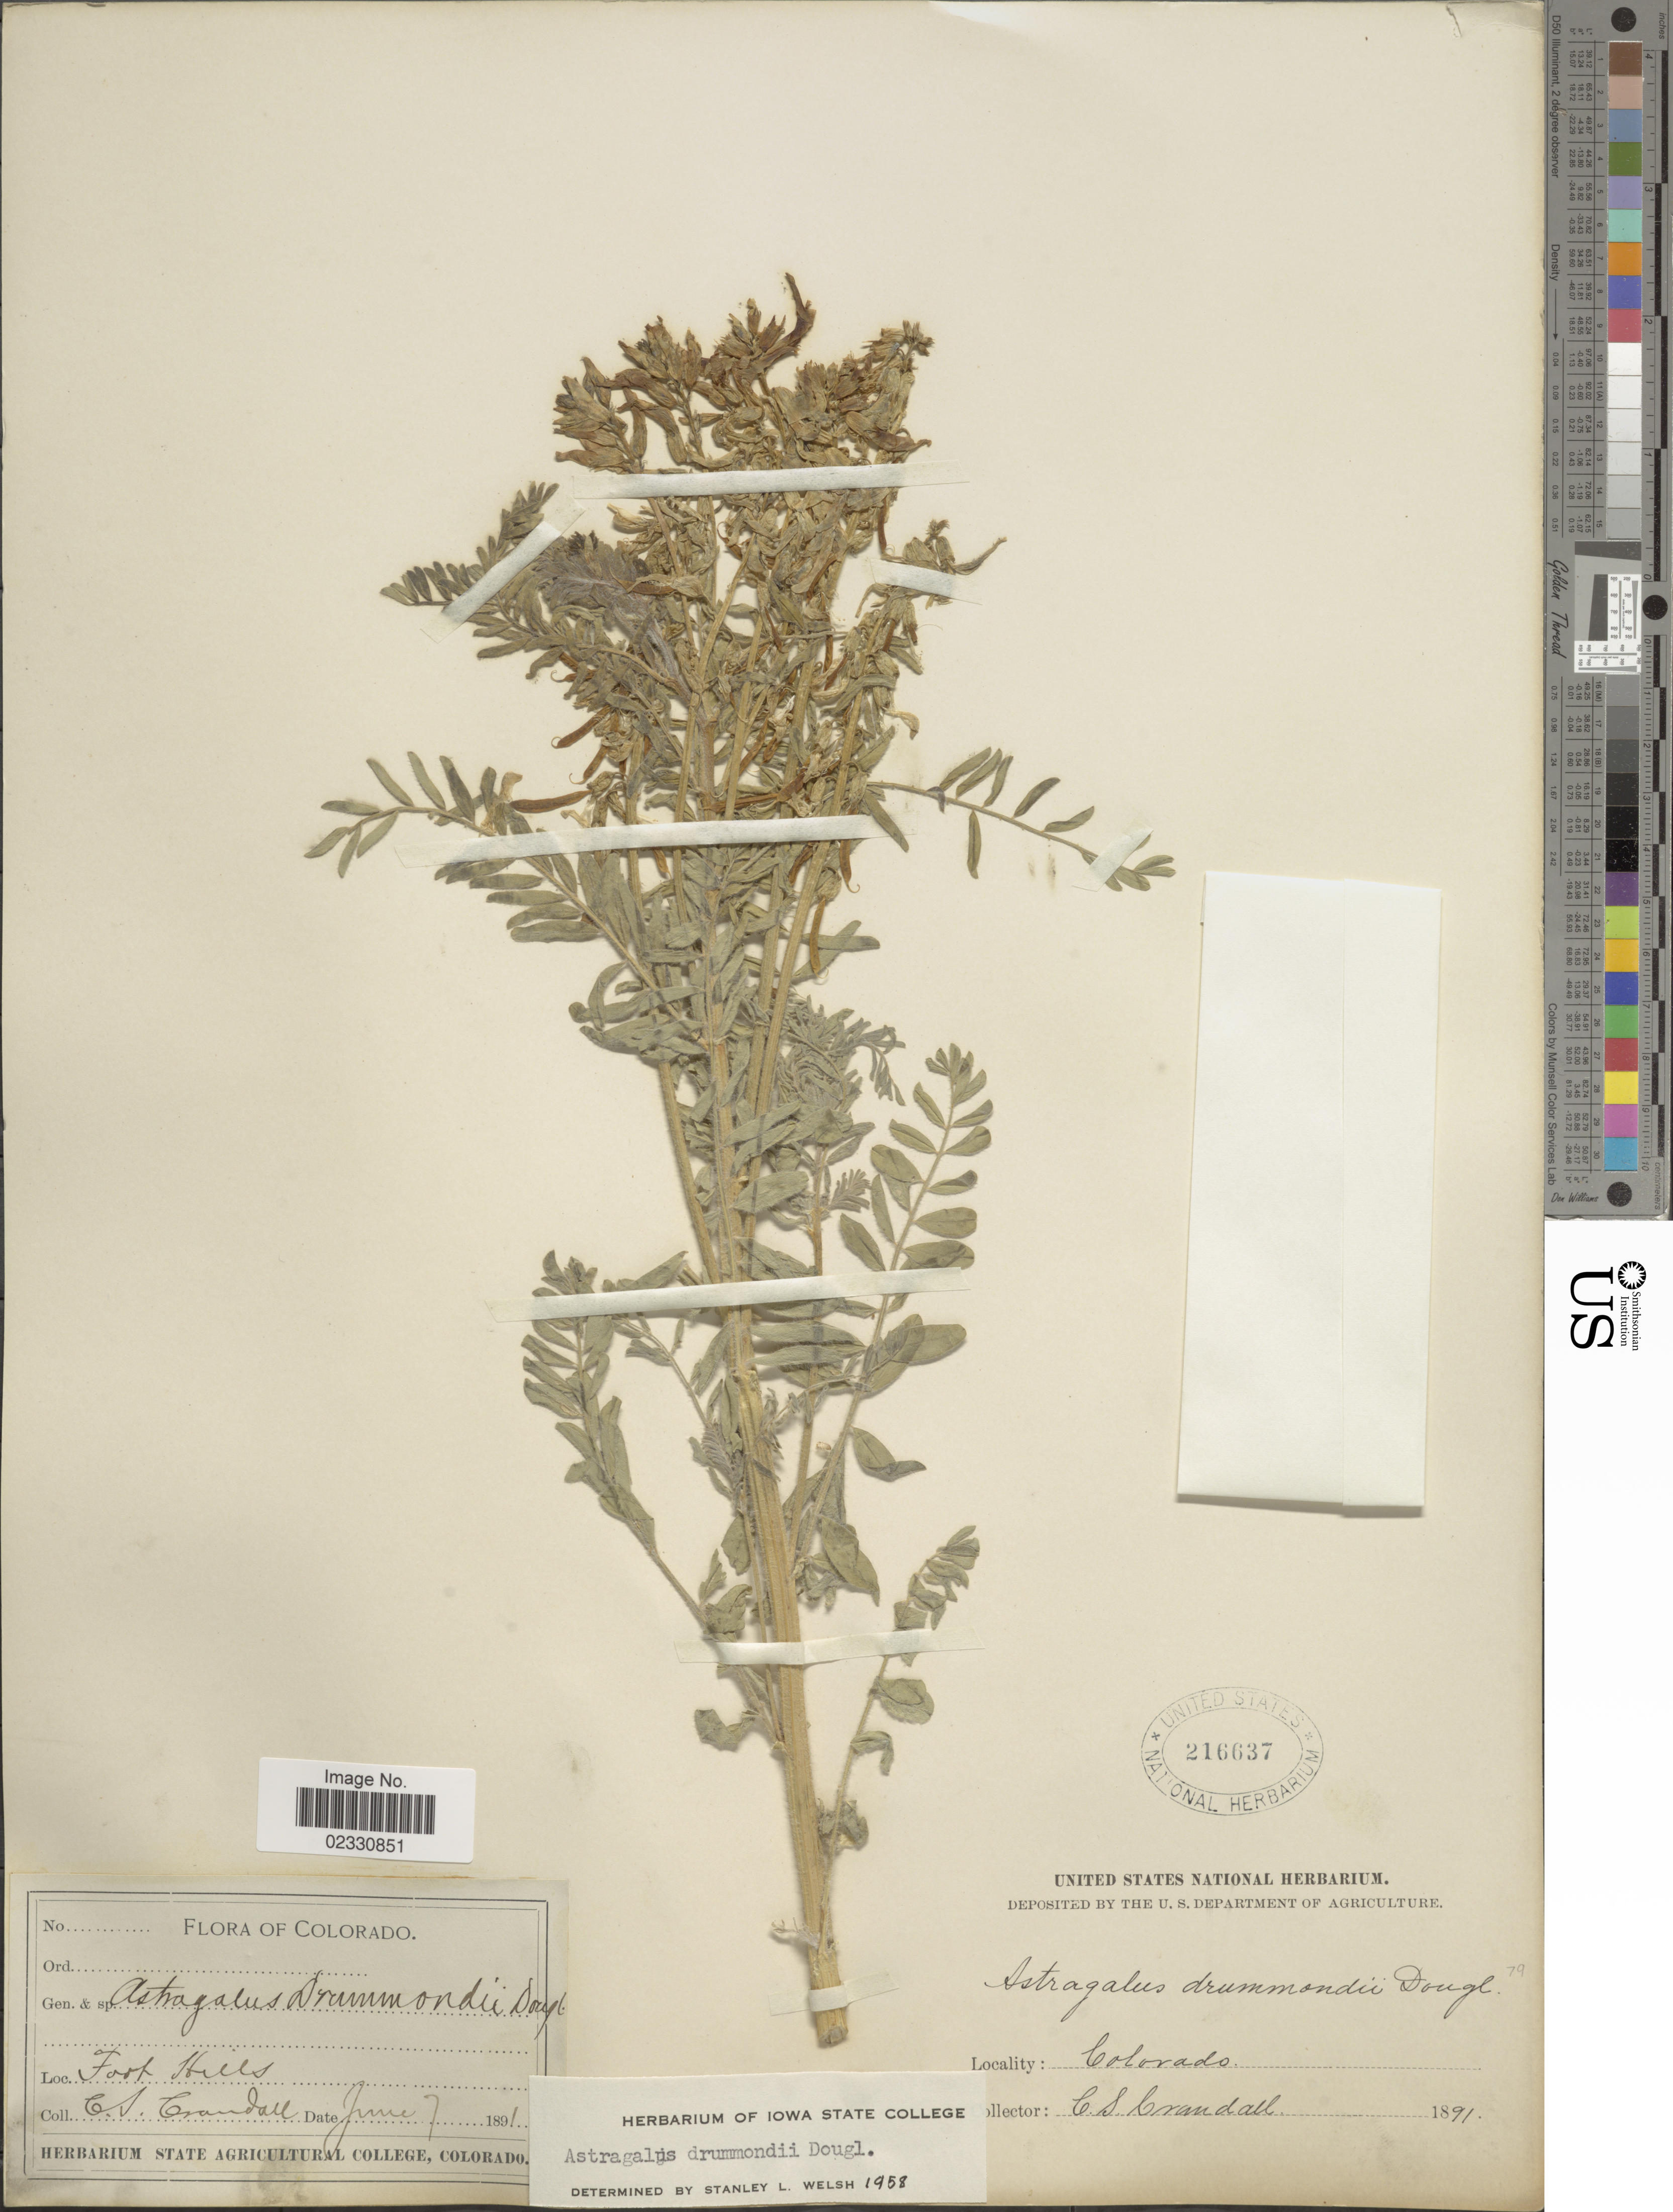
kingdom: Plantae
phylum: Tracheophyta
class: Magnoliopsida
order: Fabales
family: Fabaceae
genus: Astragalus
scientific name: Astragalus drummondii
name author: Hook.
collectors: C. Crandall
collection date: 1891-06-07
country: United States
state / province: Colorado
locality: Foot Hills.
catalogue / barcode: US 216637